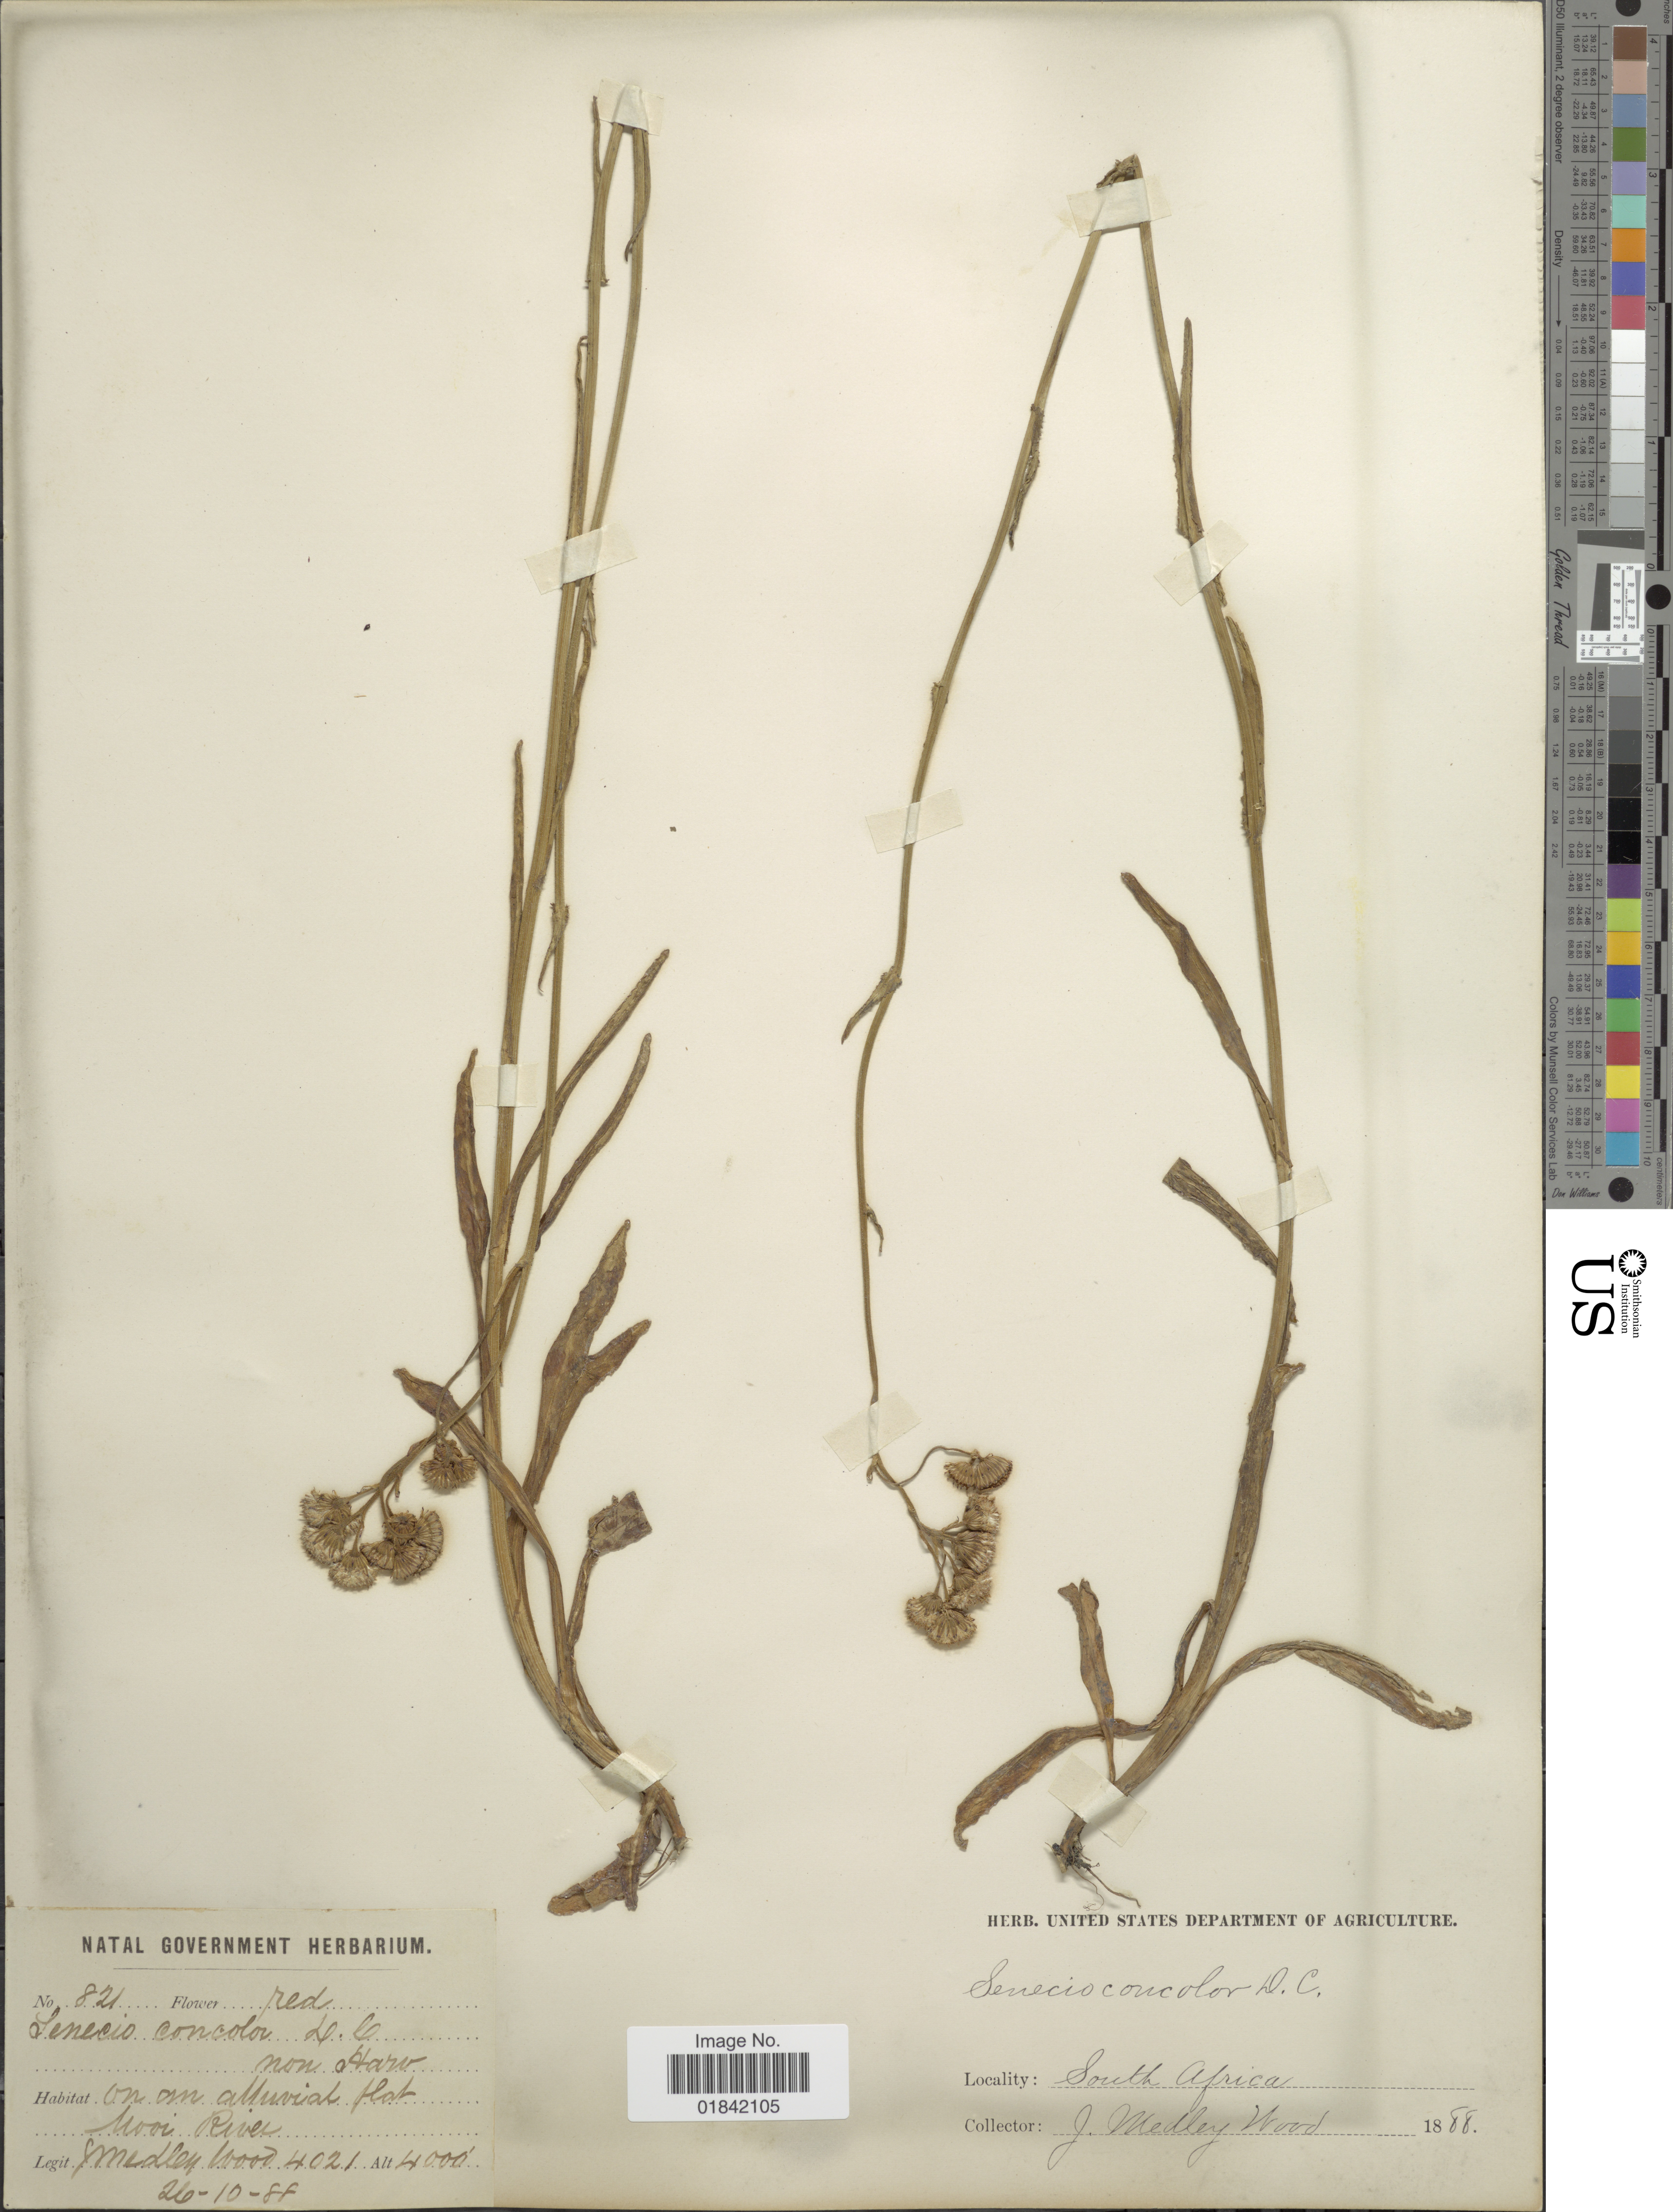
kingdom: Plantae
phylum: Tracheophyta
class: Magnoliopsida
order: Asterales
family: Asteraceae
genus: Senecio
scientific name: Senecio concolor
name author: DC.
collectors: J. M. Wood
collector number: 821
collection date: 1888-10-26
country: South Africa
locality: On an alluvial flat Mooi River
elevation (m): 1219